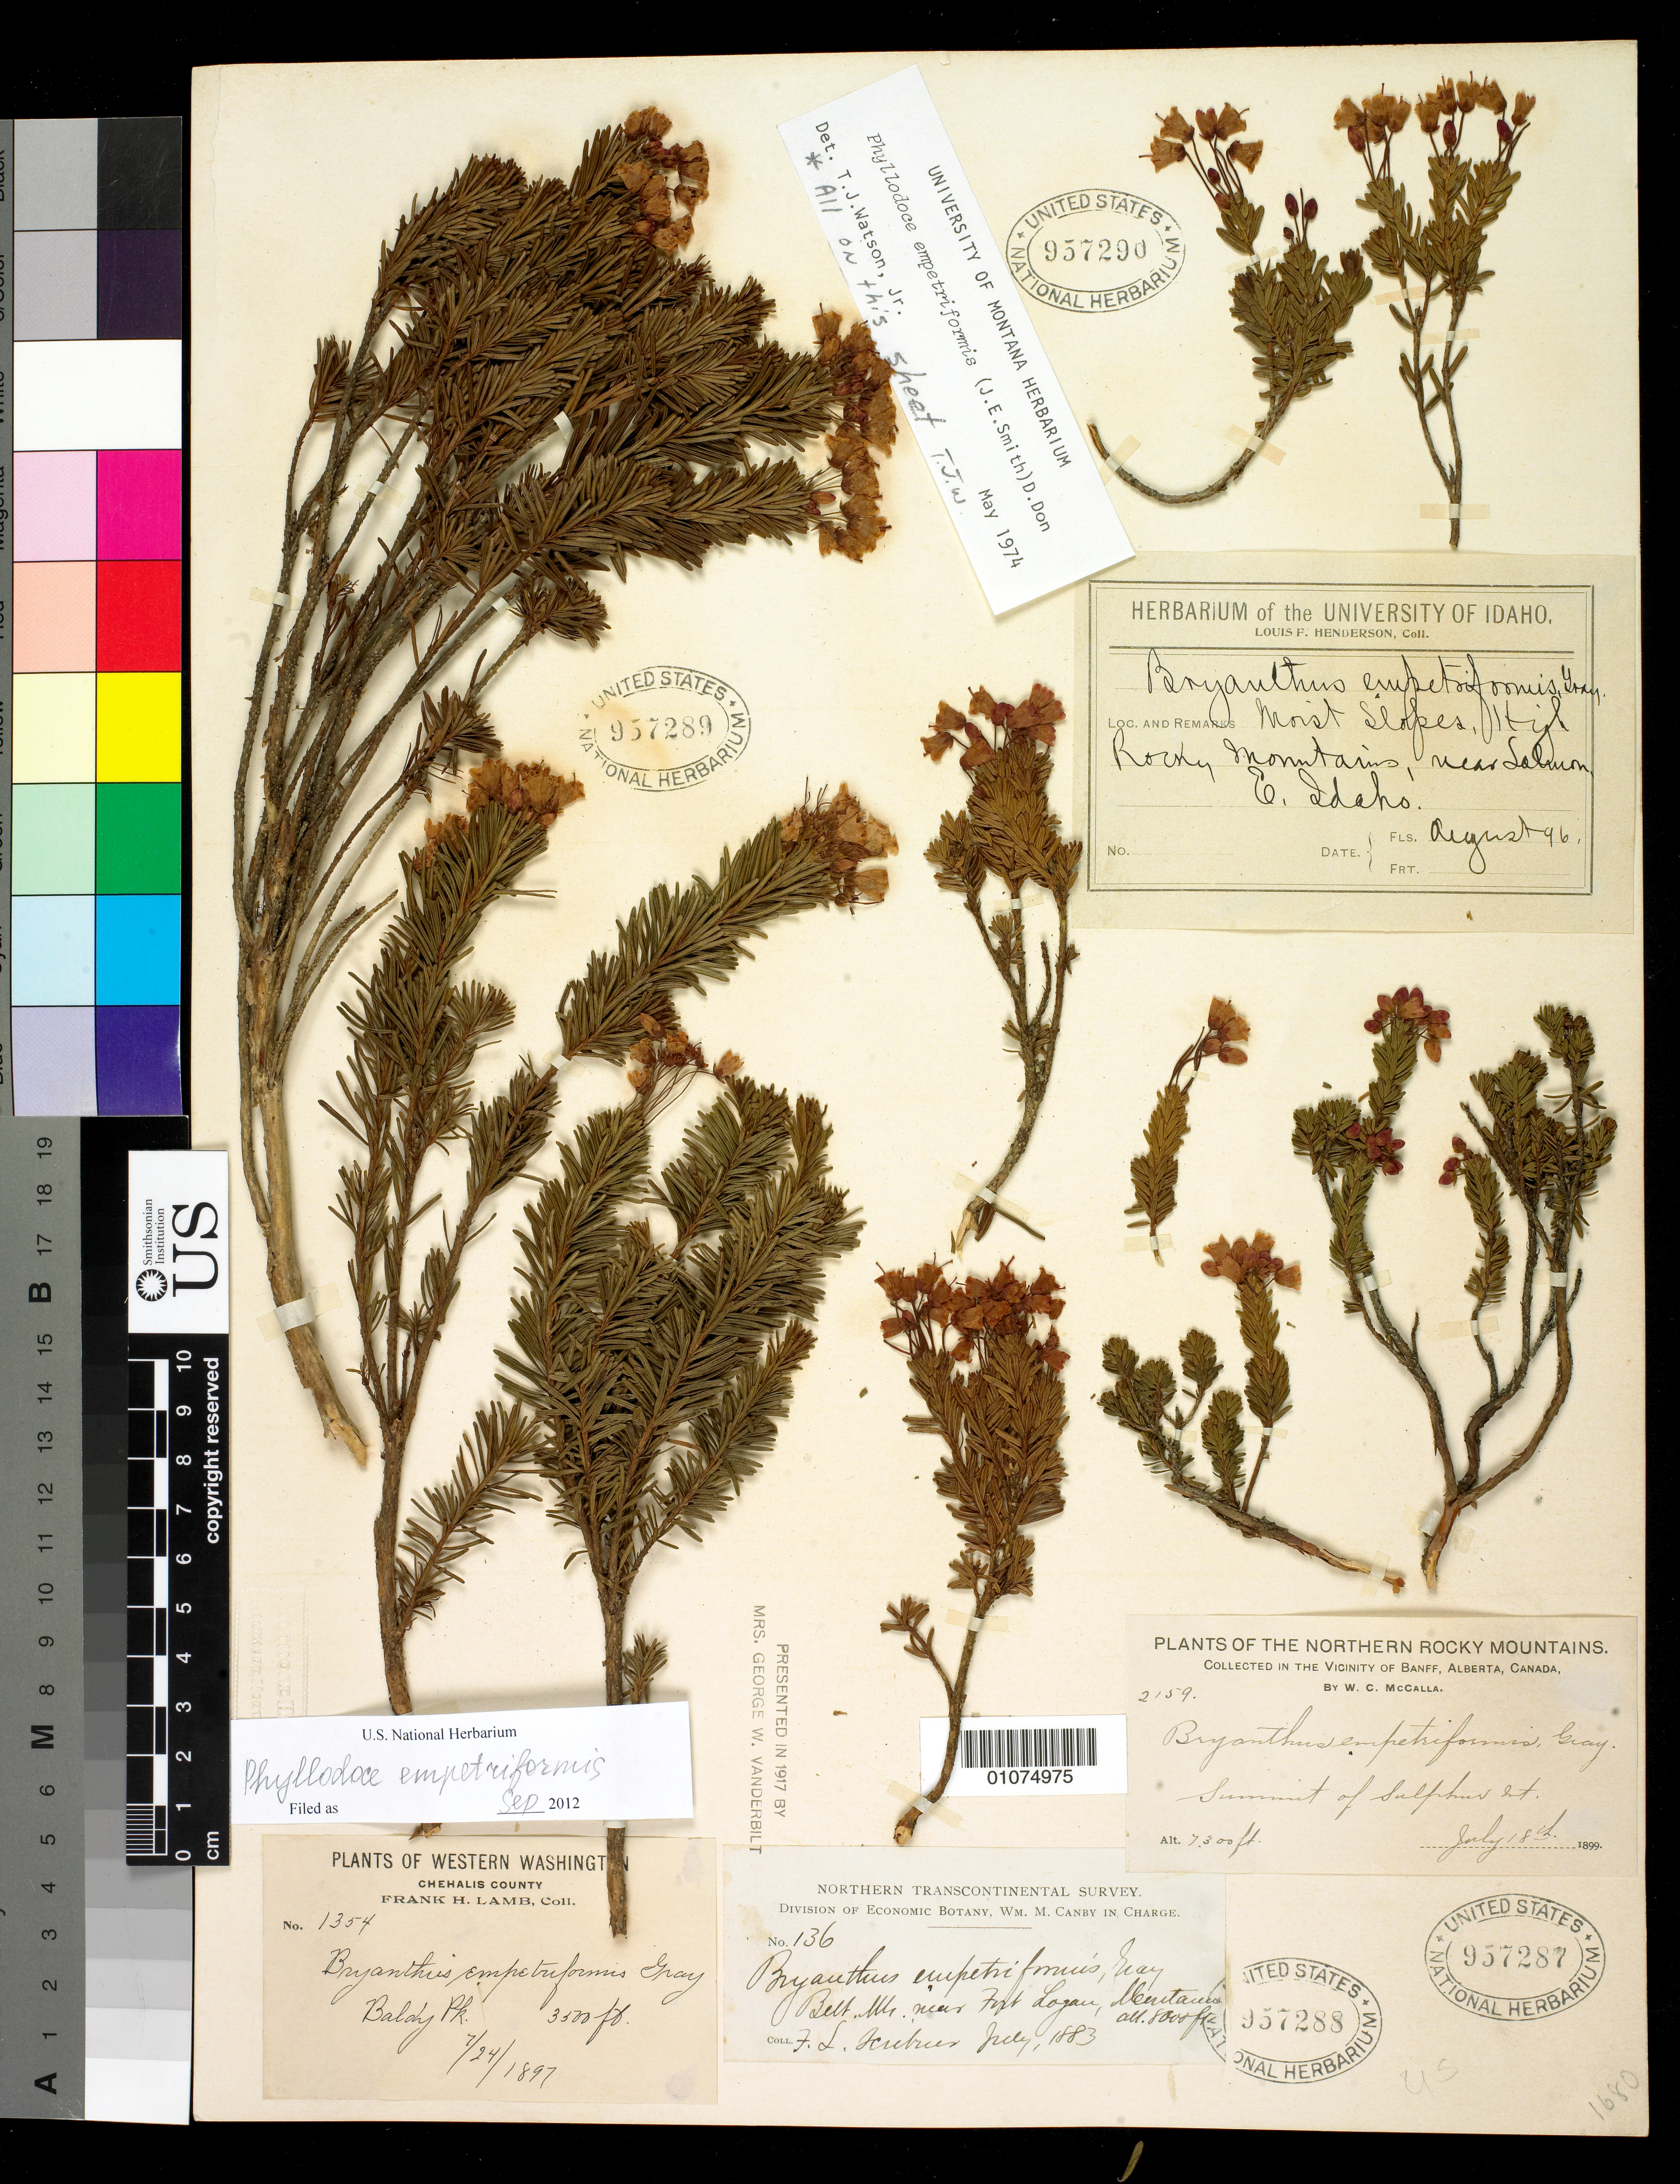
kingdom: Plantae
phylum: Tracheophyta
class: Magnoliopsida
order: Ericales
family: Ericaceae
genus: Phyllodoce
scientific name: Phyllodoce empetiformis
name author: (Small) D. Don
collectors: F. L. Scribner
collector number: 136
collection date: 1883-07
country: United States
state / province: Montana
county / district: Meagher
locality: Belt Mts, near Fort Logan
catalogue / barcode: US 957288